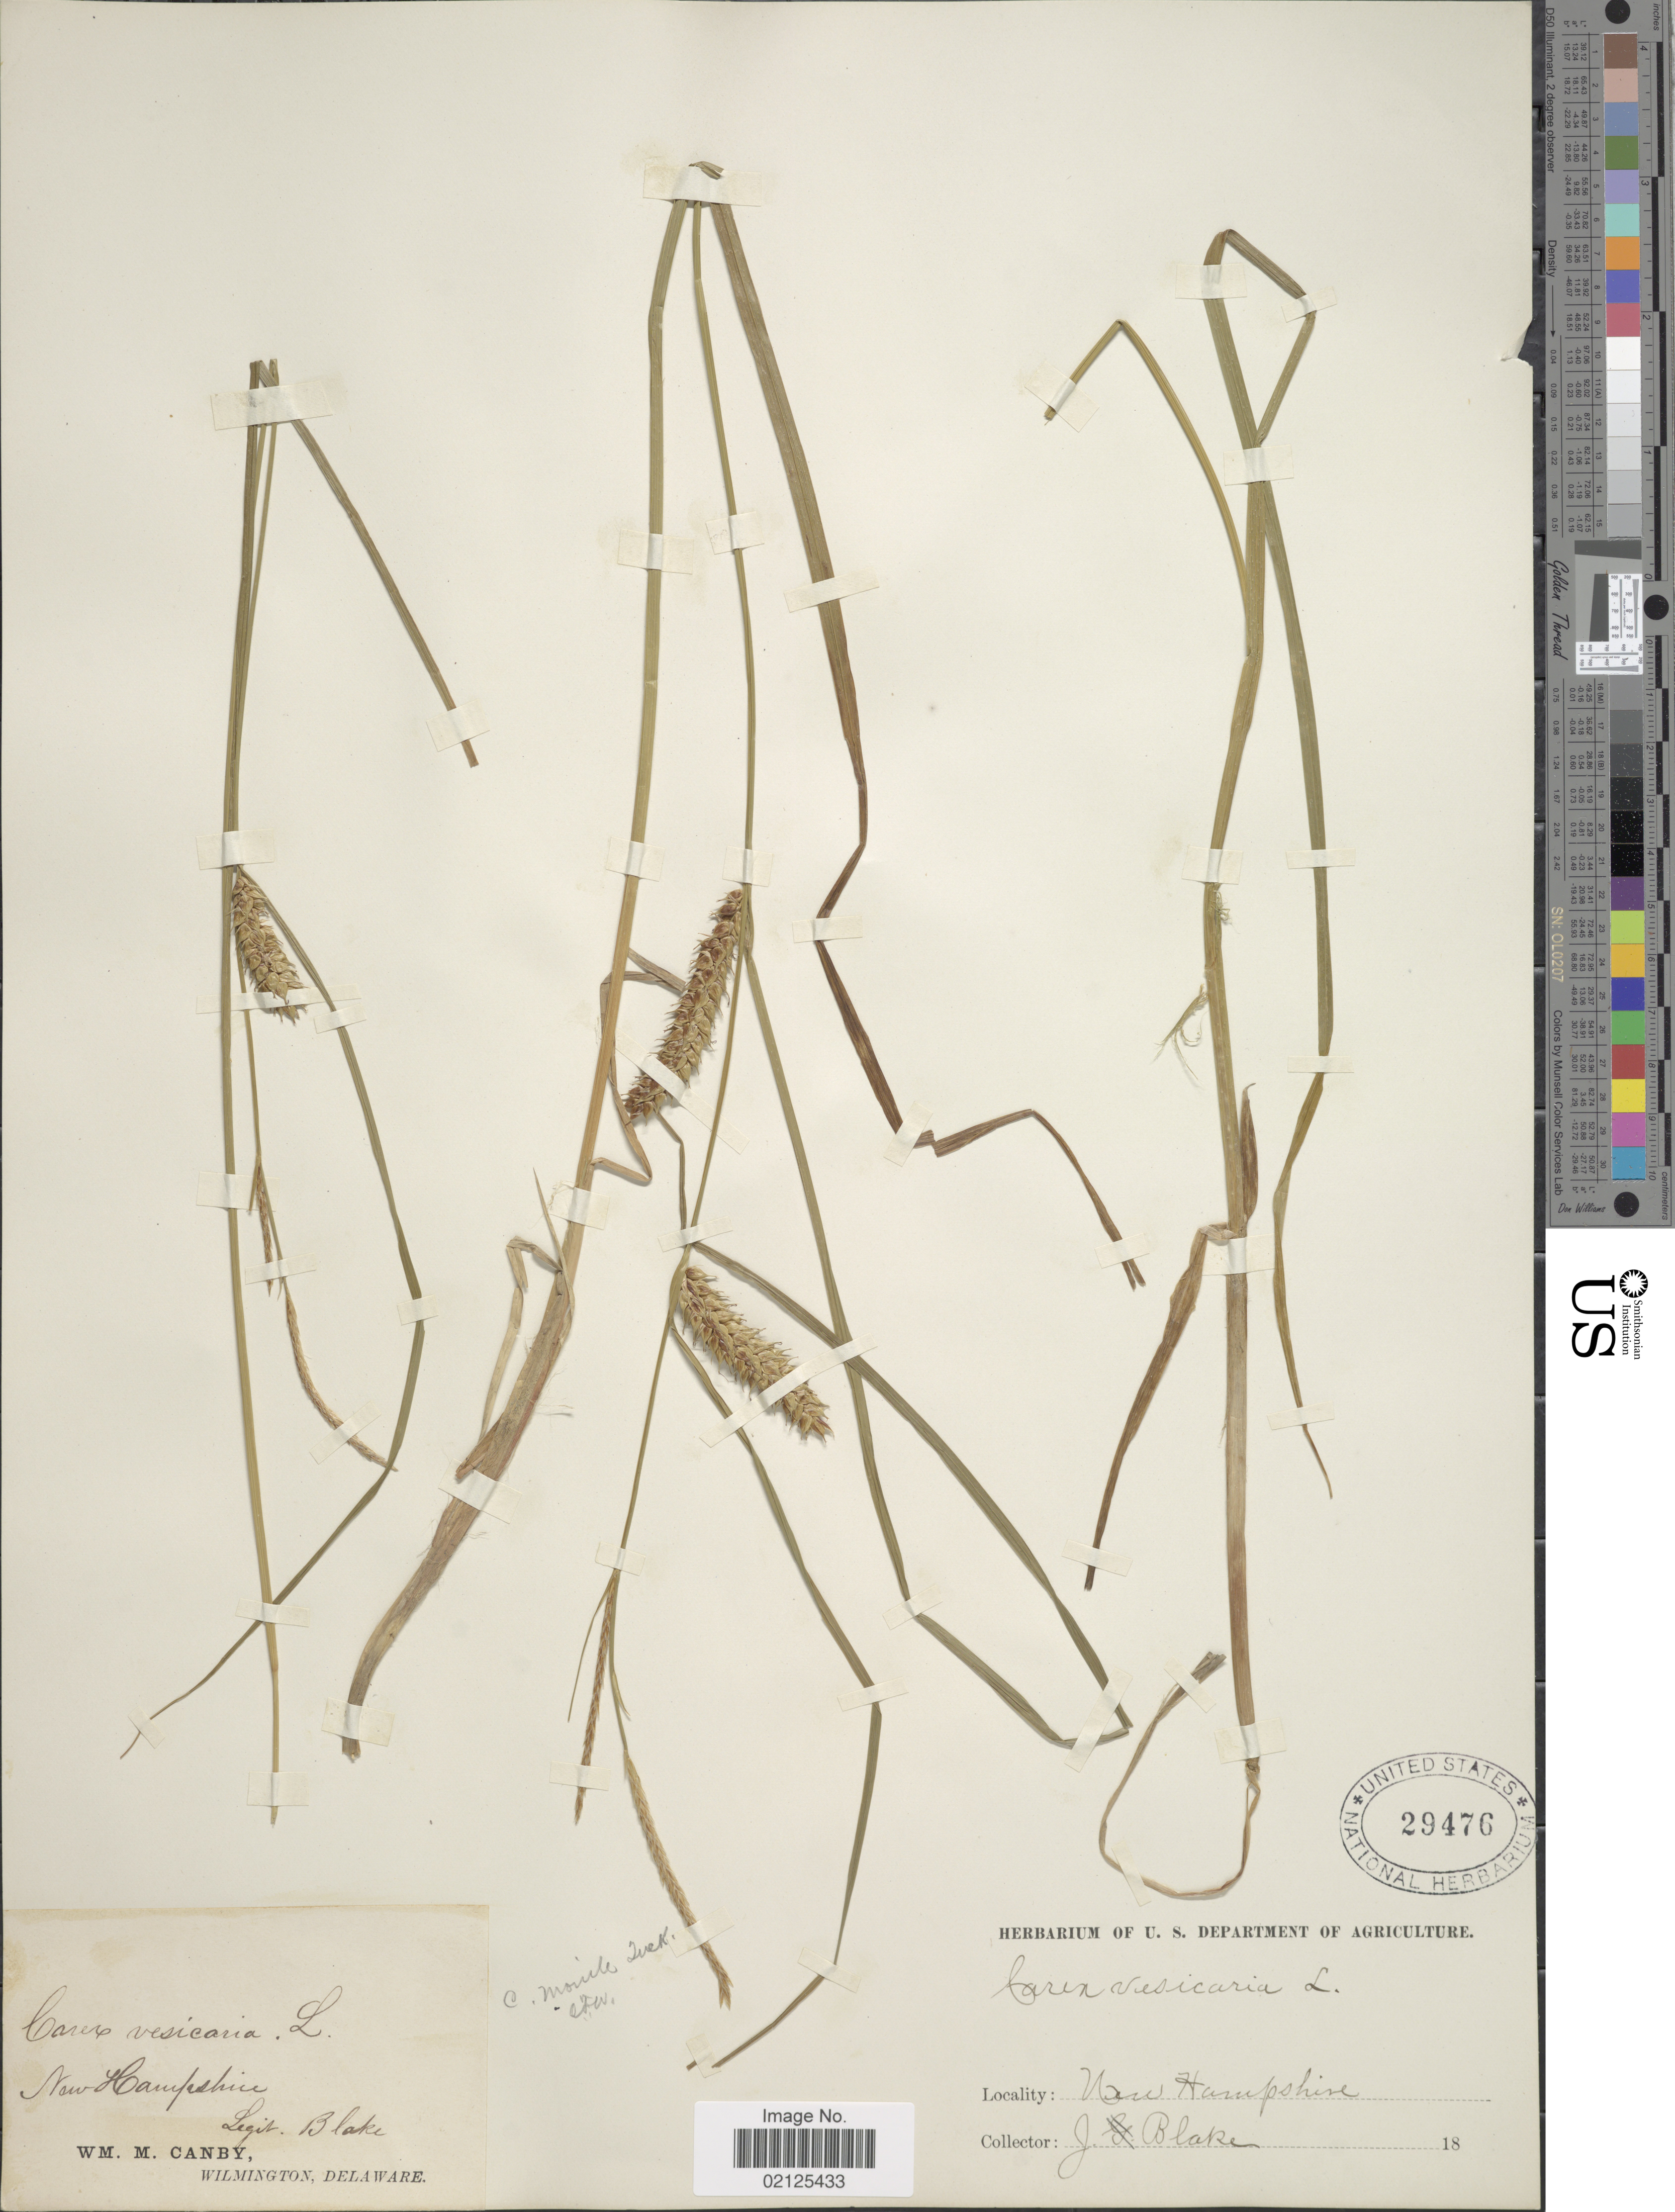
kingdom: Plantae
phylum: Tracheophyta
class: Liliopsida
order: Poales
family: Cyperaceae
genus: Carex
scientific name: Carex vesicaria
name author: L.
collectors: J. Blake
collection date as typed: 18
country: United States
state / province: New Hampshire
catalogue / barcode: US 29476